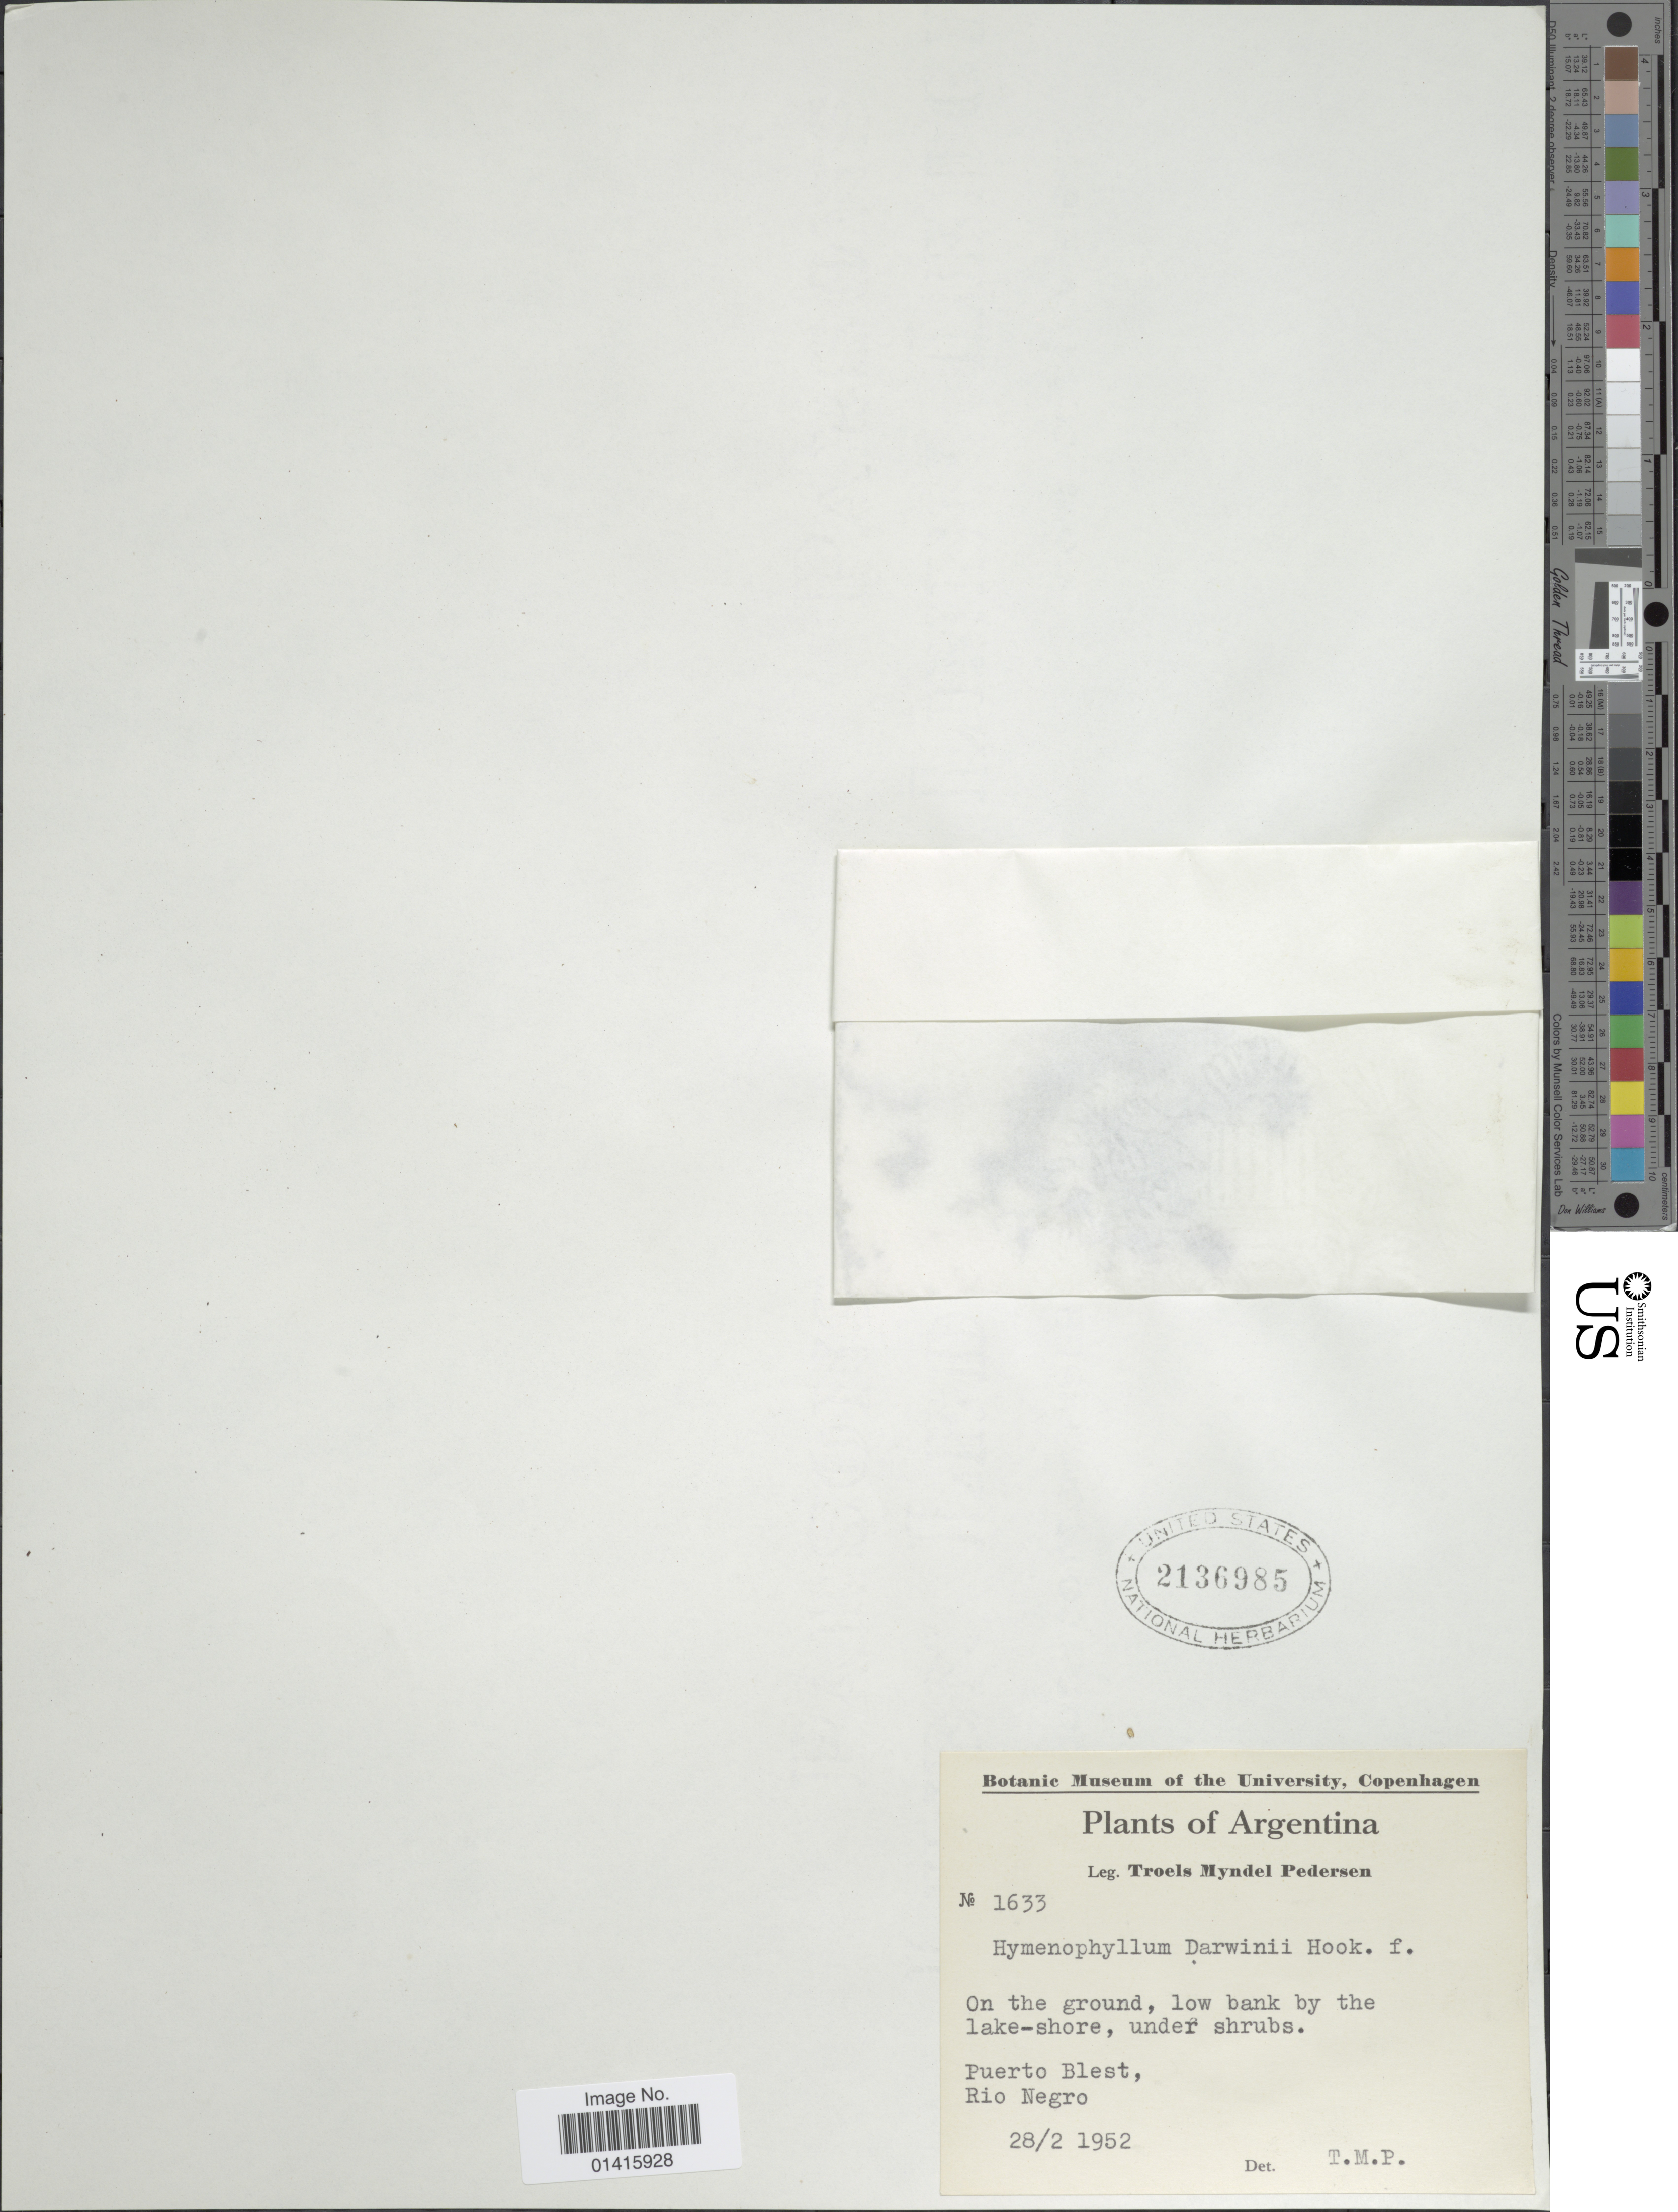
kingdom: Plantae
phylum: Tracheophyta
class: Polypodiopsida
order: Hymenophyllales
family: Hymenophyllaceae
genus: Hymenophyllum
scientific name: Hymenophyllum darwinii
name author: Hook. f.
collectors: T. Pederson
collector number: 1633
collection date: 1952-02-28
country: Argentina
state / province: Rio Negro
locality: Puerto Blest, Rio Negro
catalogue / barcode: US 2136985